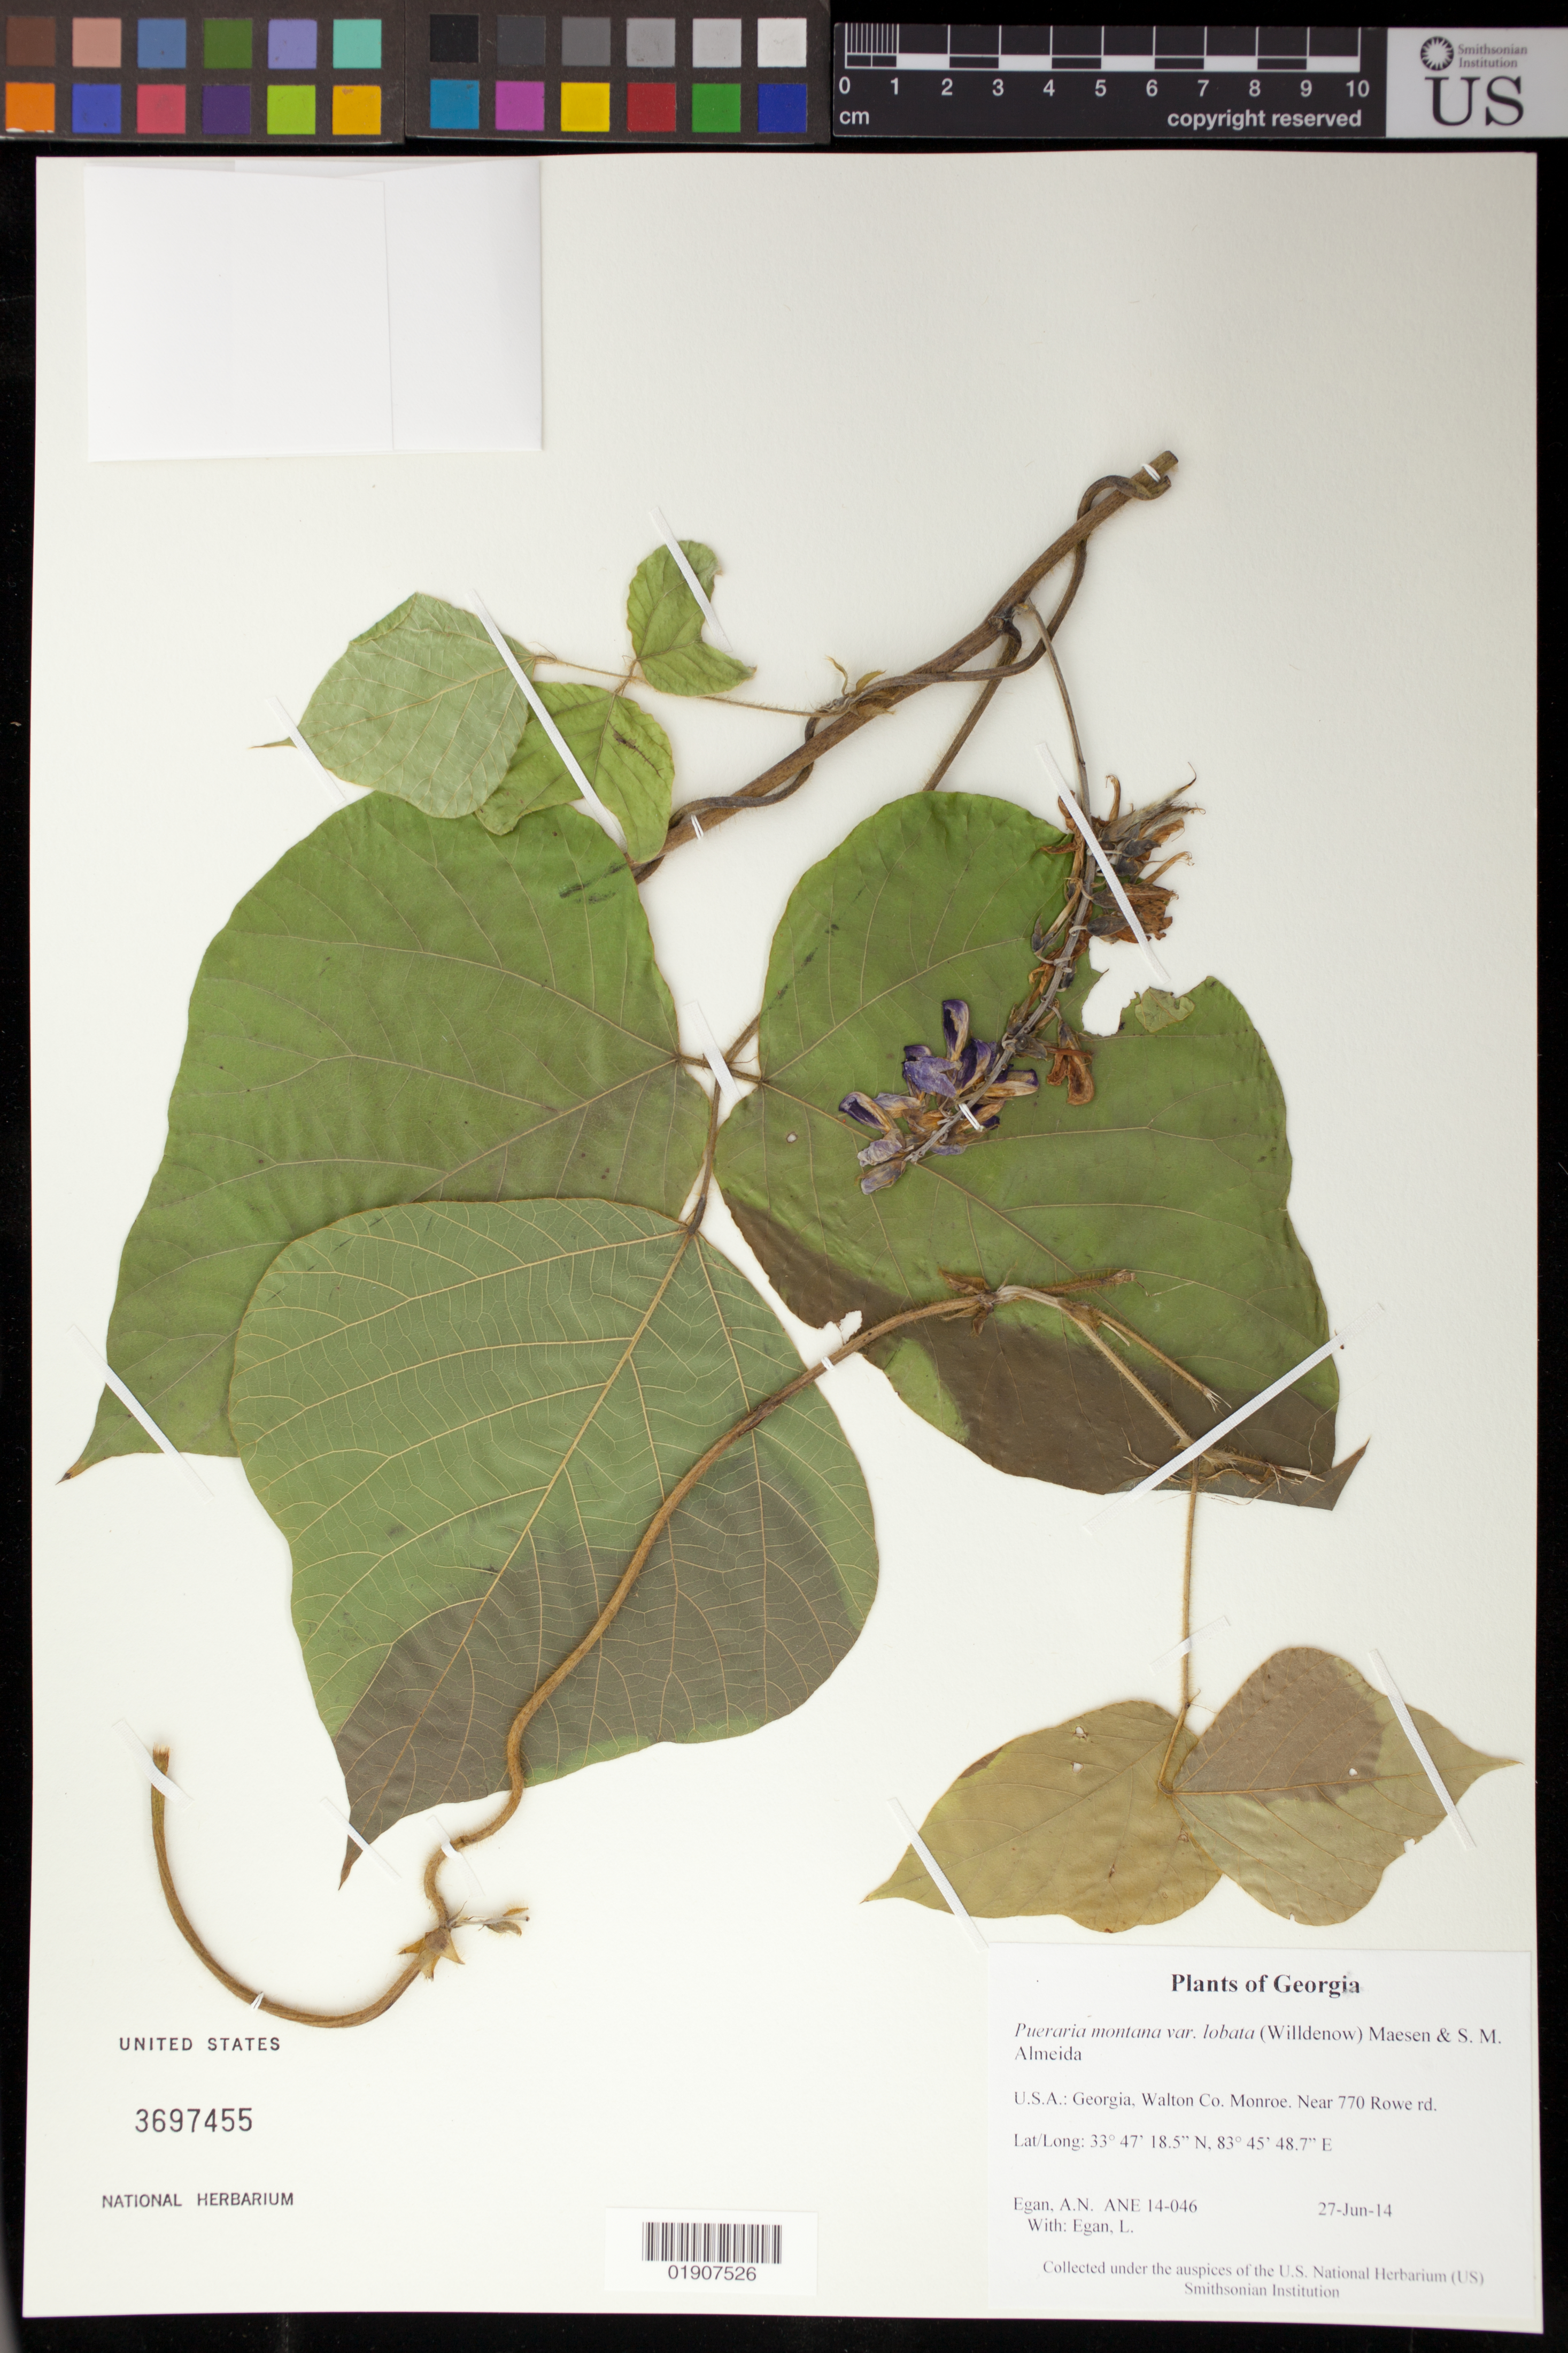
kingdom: Plantae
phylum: Tracheophyta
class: Magnoliopsida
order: Fabales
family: Fabaceae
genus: Pueraria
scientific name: Pueraria montana var. lobata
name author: (Willd.) Maesen & S.M. Almeida ex Sanjappa & Pradeep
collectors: A. N. Egan & L. Egan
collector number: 14-046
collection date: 2014-06-27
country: United States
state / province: Georgia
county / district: Walton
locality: Monroe. Near 770 Rowe Rd.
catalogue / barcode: US 3697455